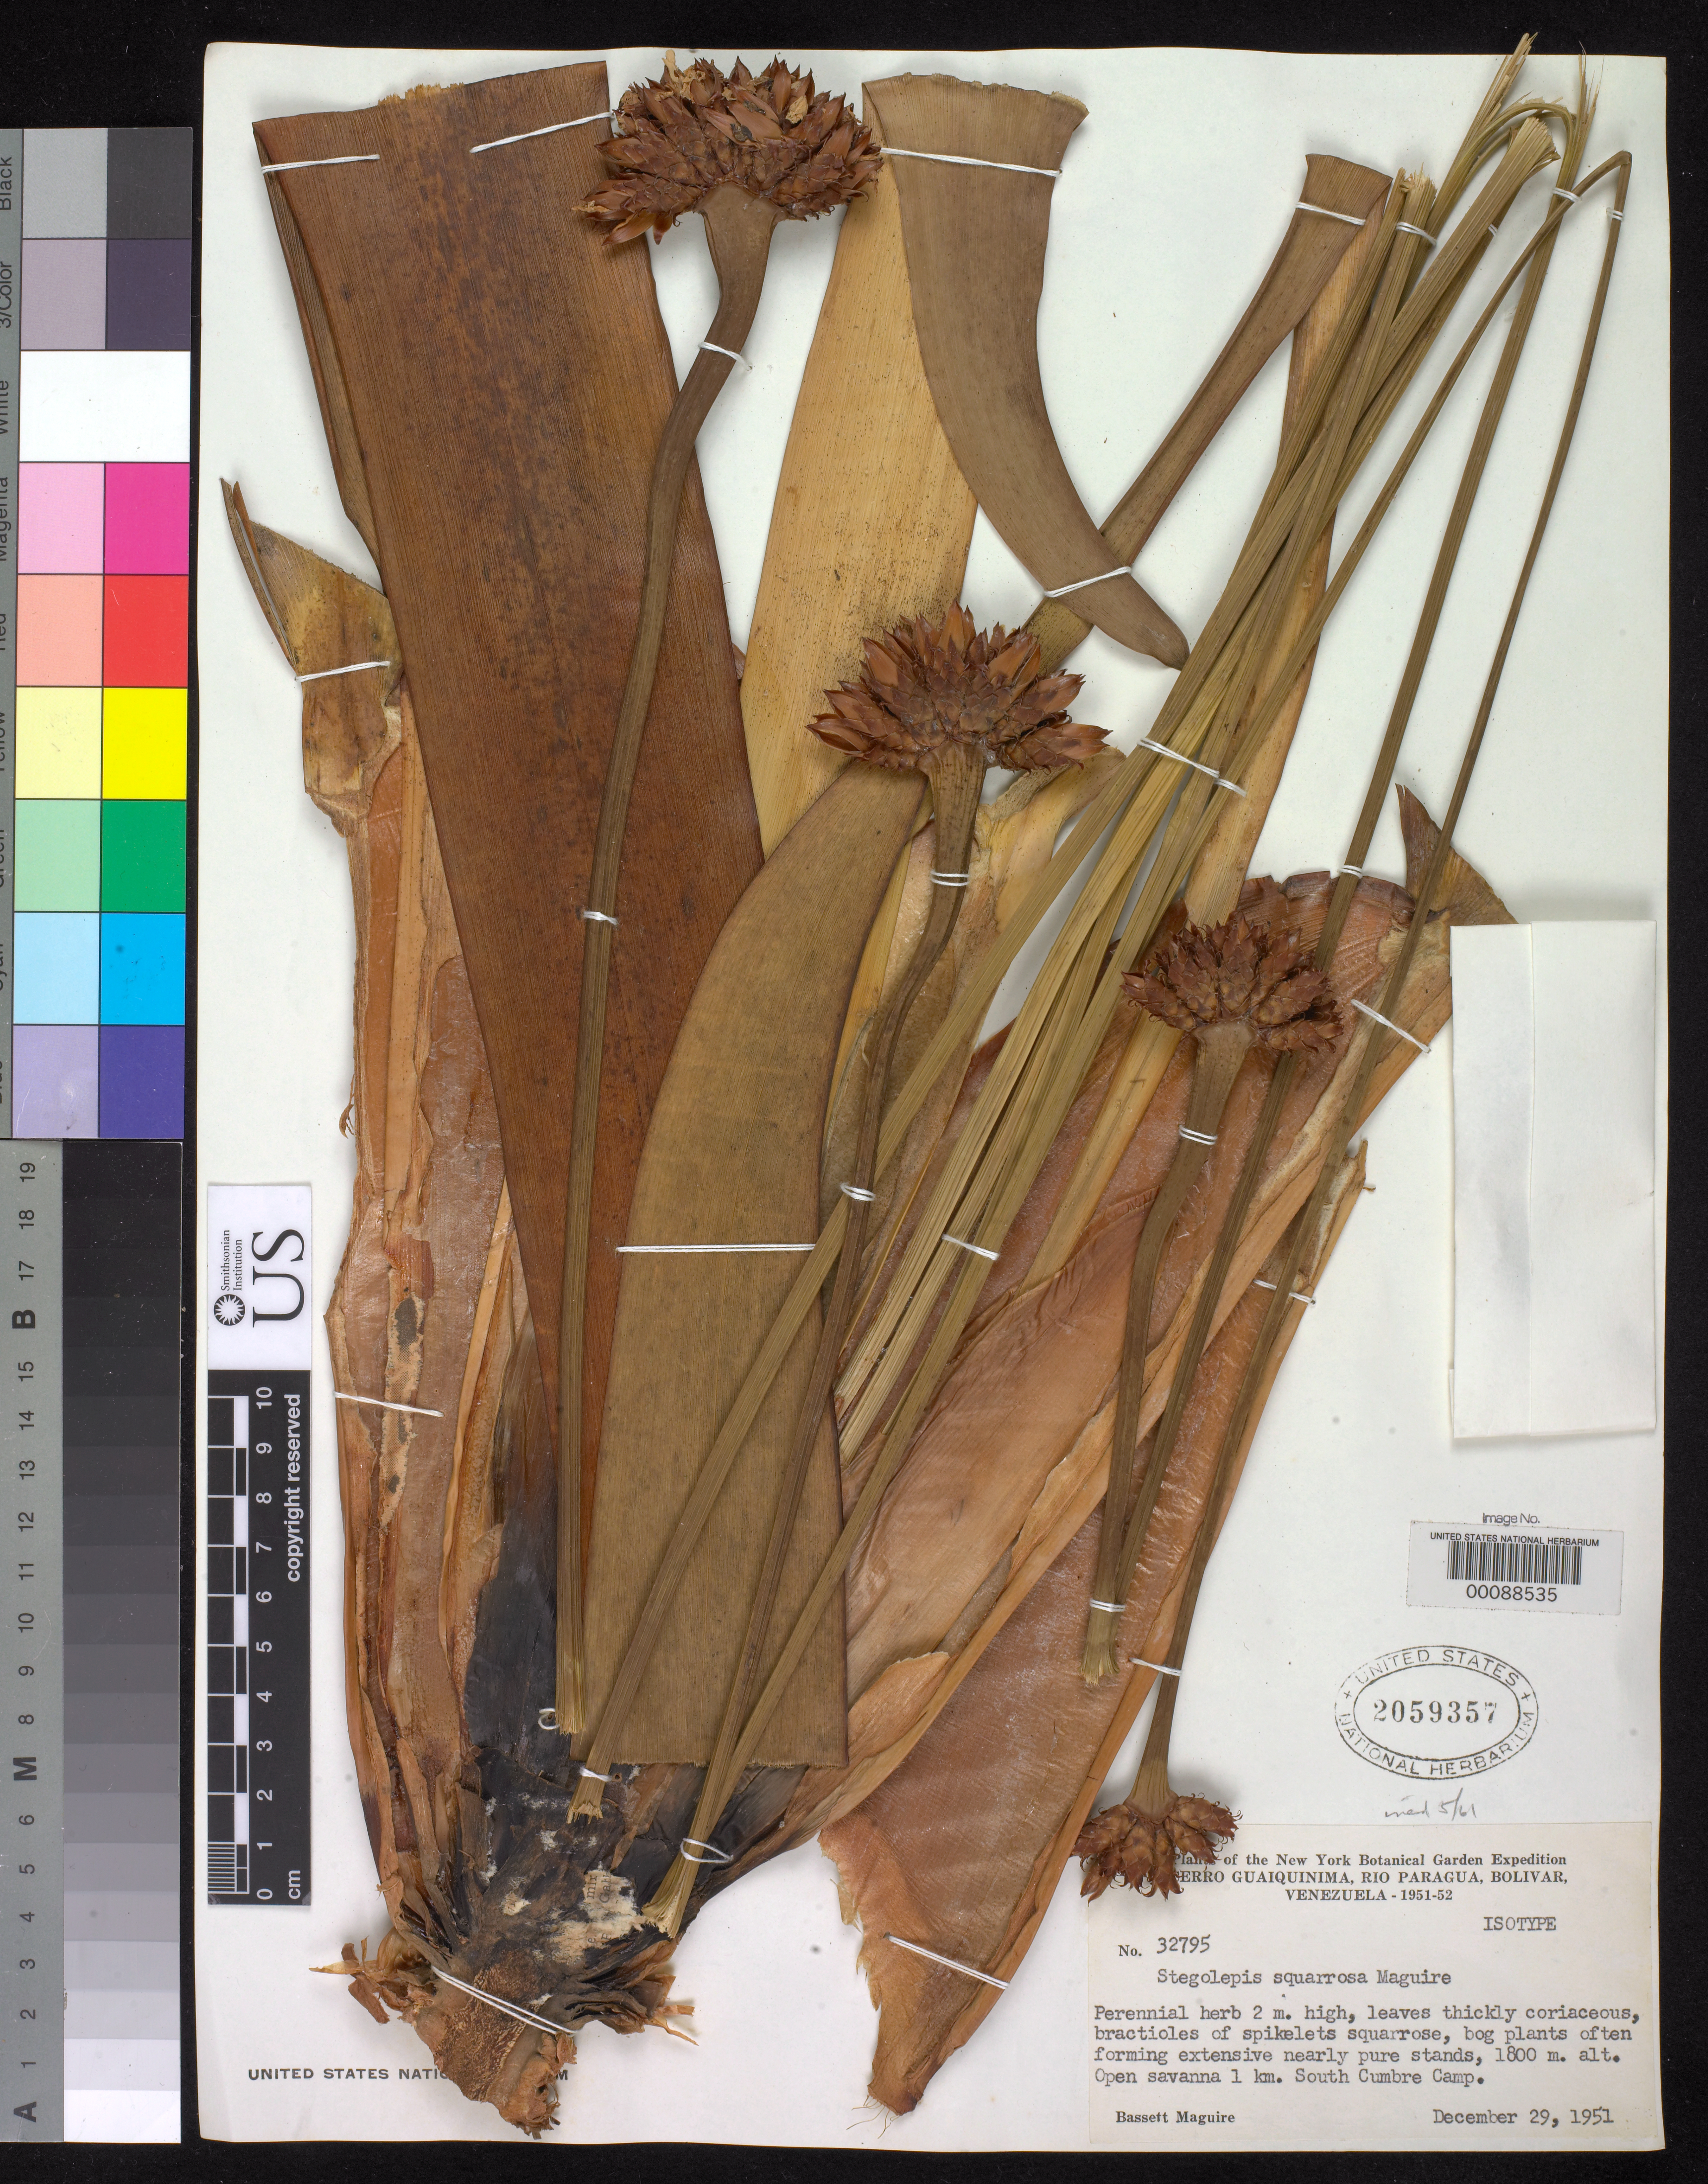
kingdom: Plantae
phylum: Tracheophyta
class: Liliopsida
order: Poales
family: Rapateaceae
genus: Stegolepis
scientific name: Stegolepis squarrosa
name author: Maguire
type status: Isotype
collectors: B. Maguire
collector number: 32795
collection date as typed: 29 Dec 1951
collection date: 1951-12-29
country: Venezuela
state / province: Bolivar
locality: Cerro Guaiquinima.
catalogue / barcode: US 2059357